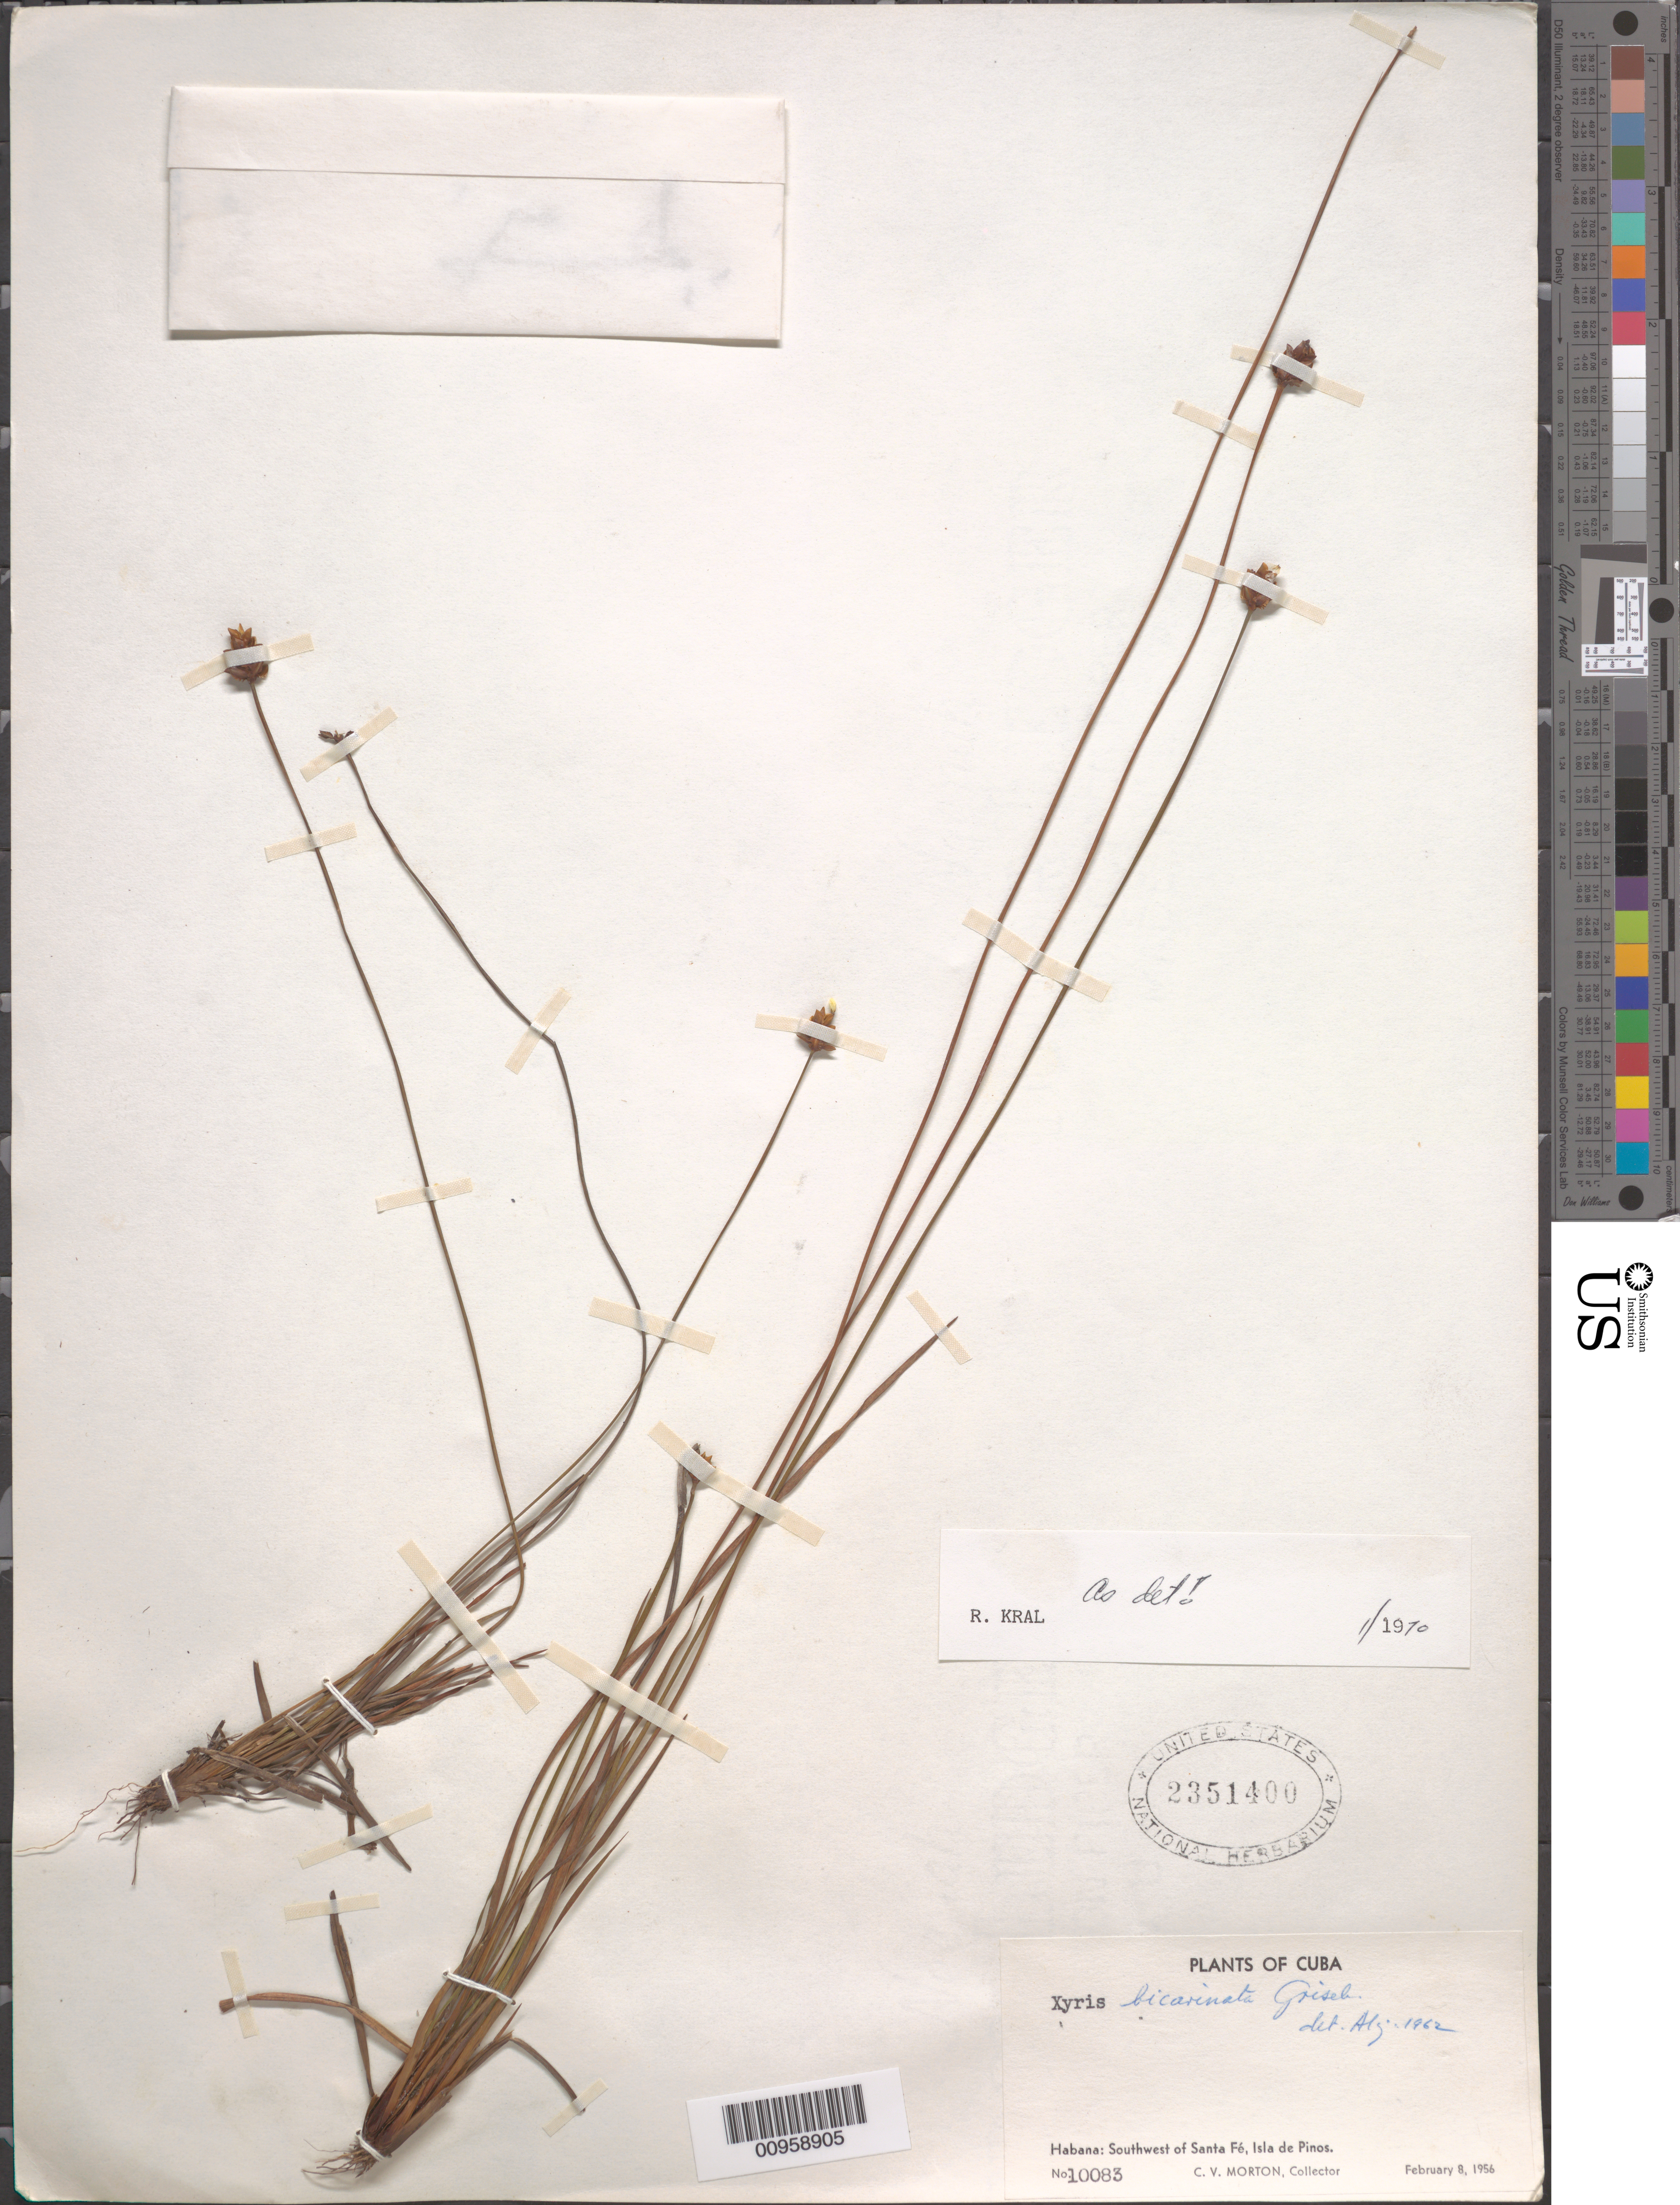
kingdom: Plantae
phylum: Tracheophyta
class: Liliopsida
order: Poales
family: Xyridaceae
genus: Xyris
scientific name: Xyris bicarinata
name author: Griseb.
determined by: Kral, Robert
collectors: C. V. Morton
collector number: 10083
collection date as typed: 08 Feb 1956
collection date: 1956-02-08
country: Cuba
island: Isla de la Juventud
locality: Southwest of Santa Fé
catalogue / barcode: US 2351400